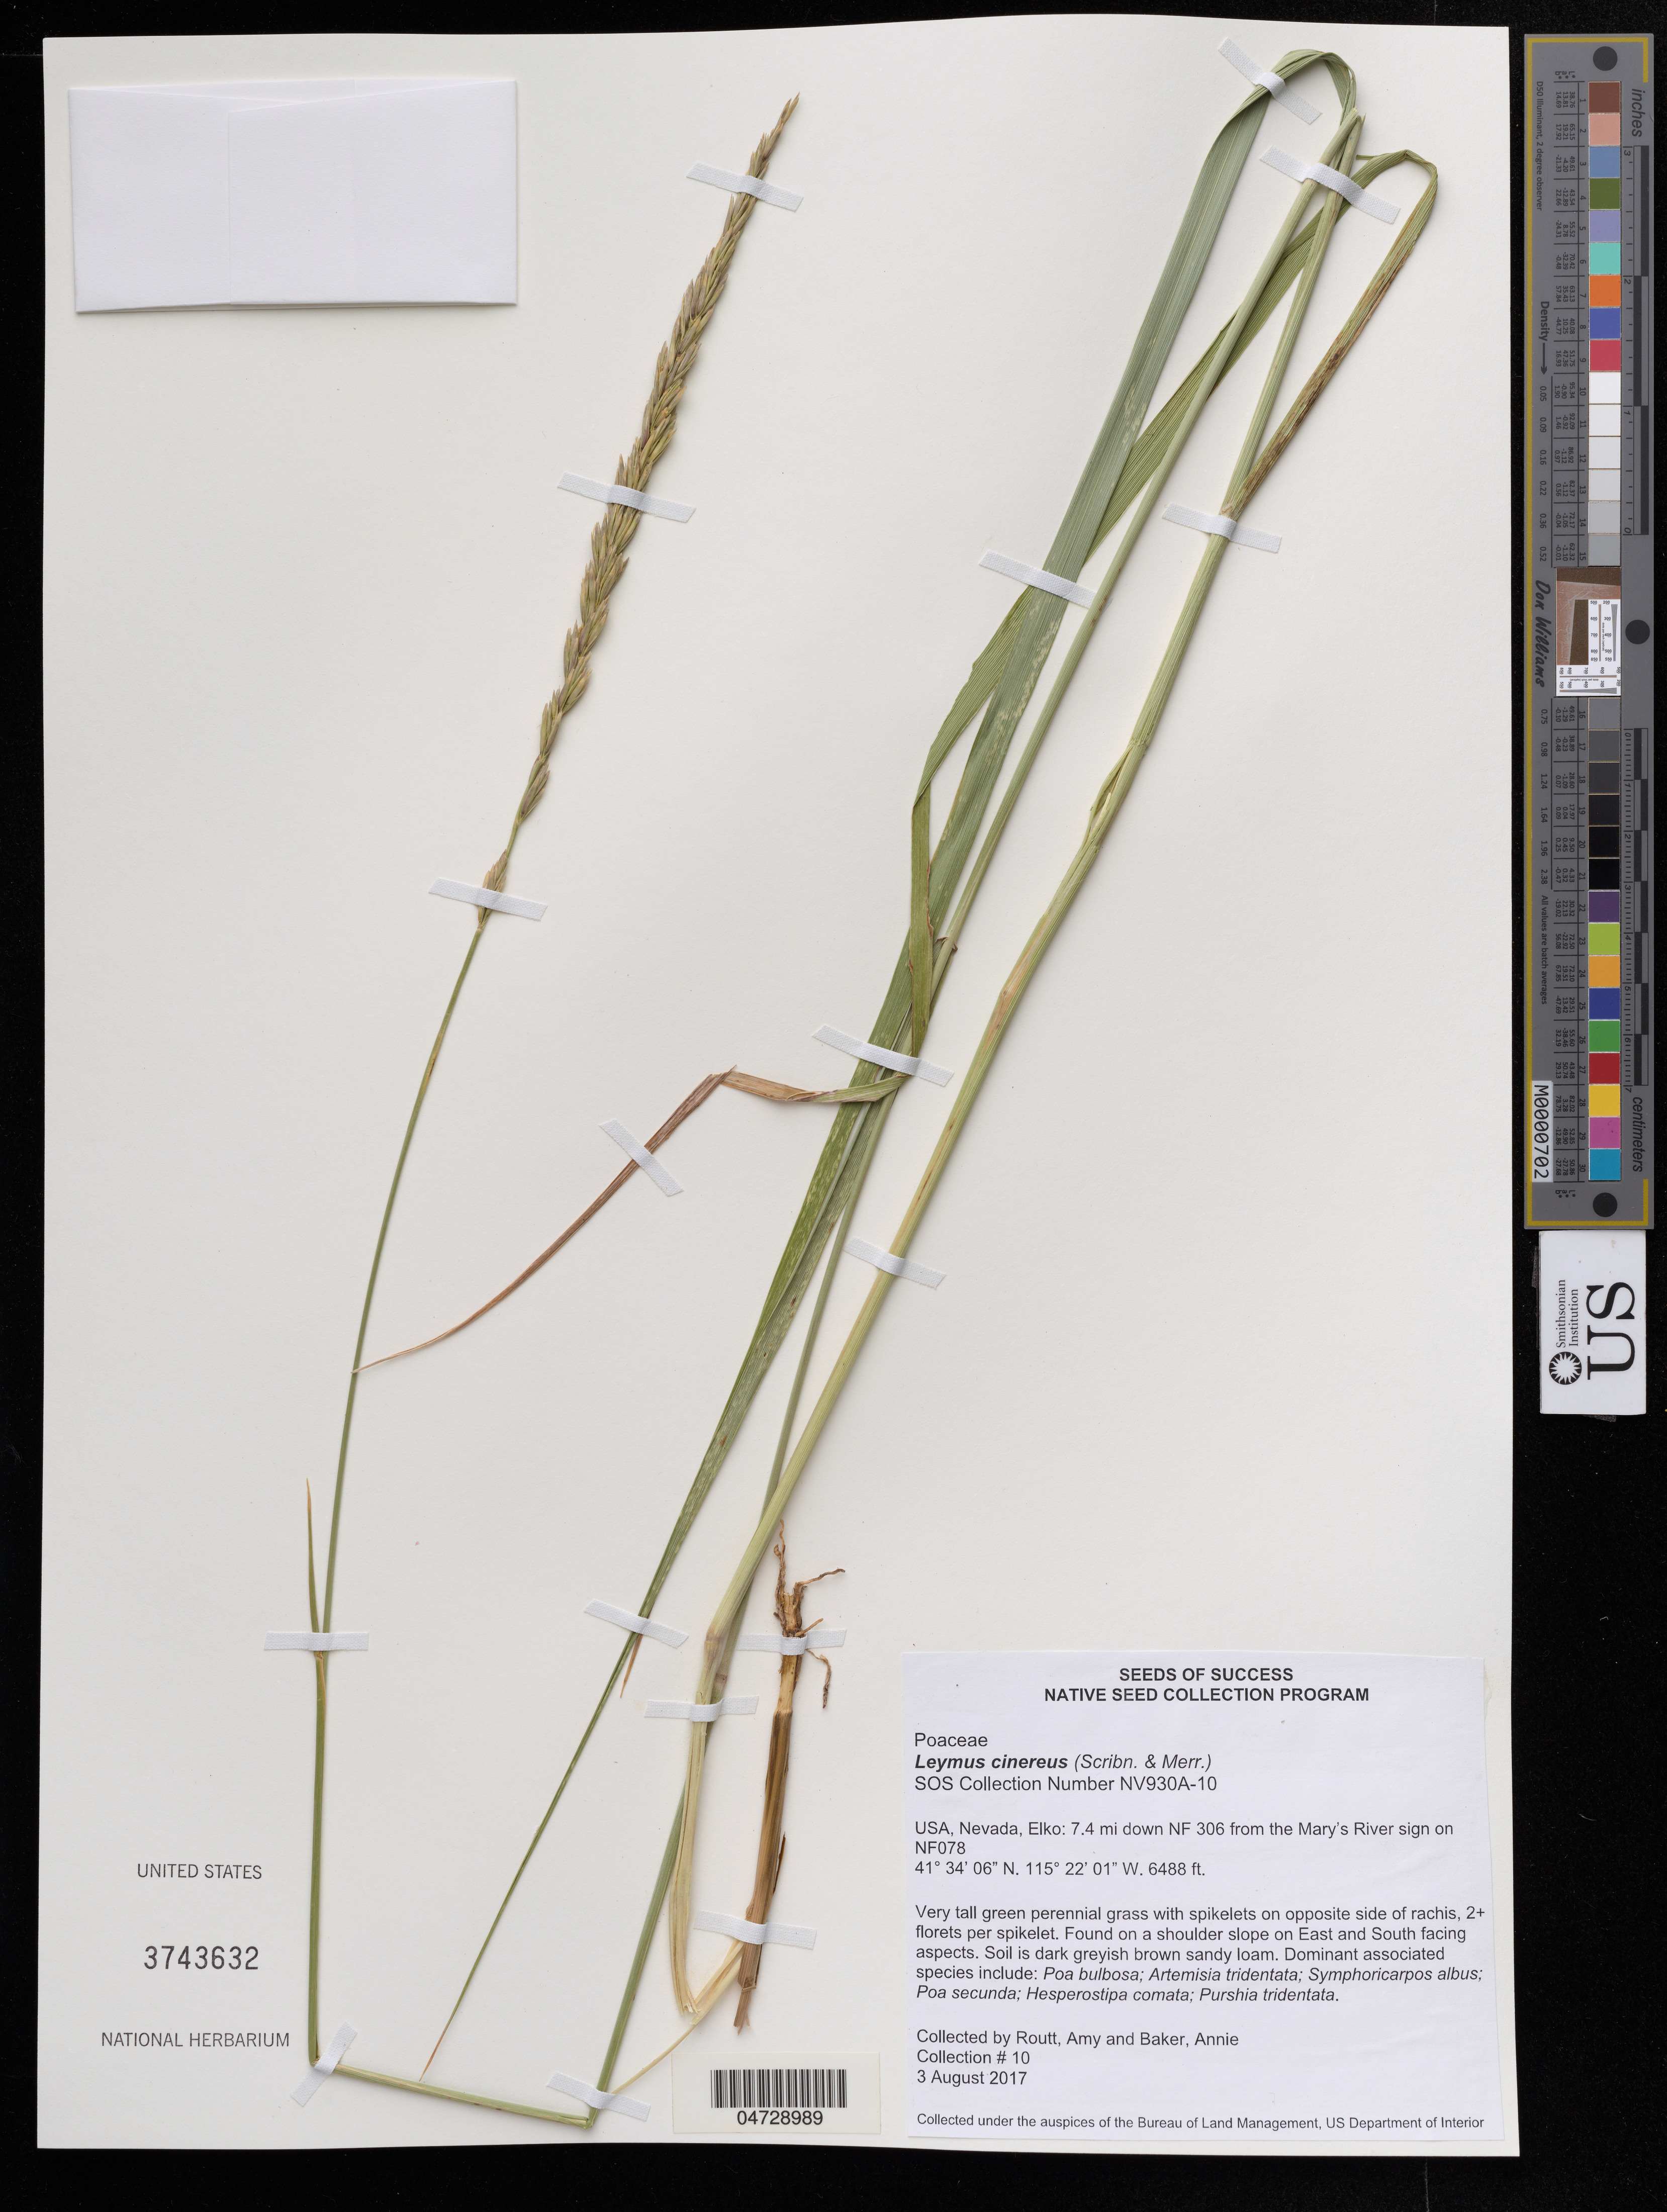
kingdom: Plantae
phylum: Tracheophyta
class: Liliopsida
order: Poales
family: Poaceae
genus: Leymus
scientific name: Leymus cinereus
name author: (Scribn. & Merr.) Á. Löve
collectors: A. Routt & A. Baker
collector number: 10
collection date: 2017-08-03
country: United States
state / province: Nevada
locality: Elko: 7.4 mi down NF 306 from the Mary's River sign on NF078.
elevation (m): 1978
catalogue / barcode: US 3743632